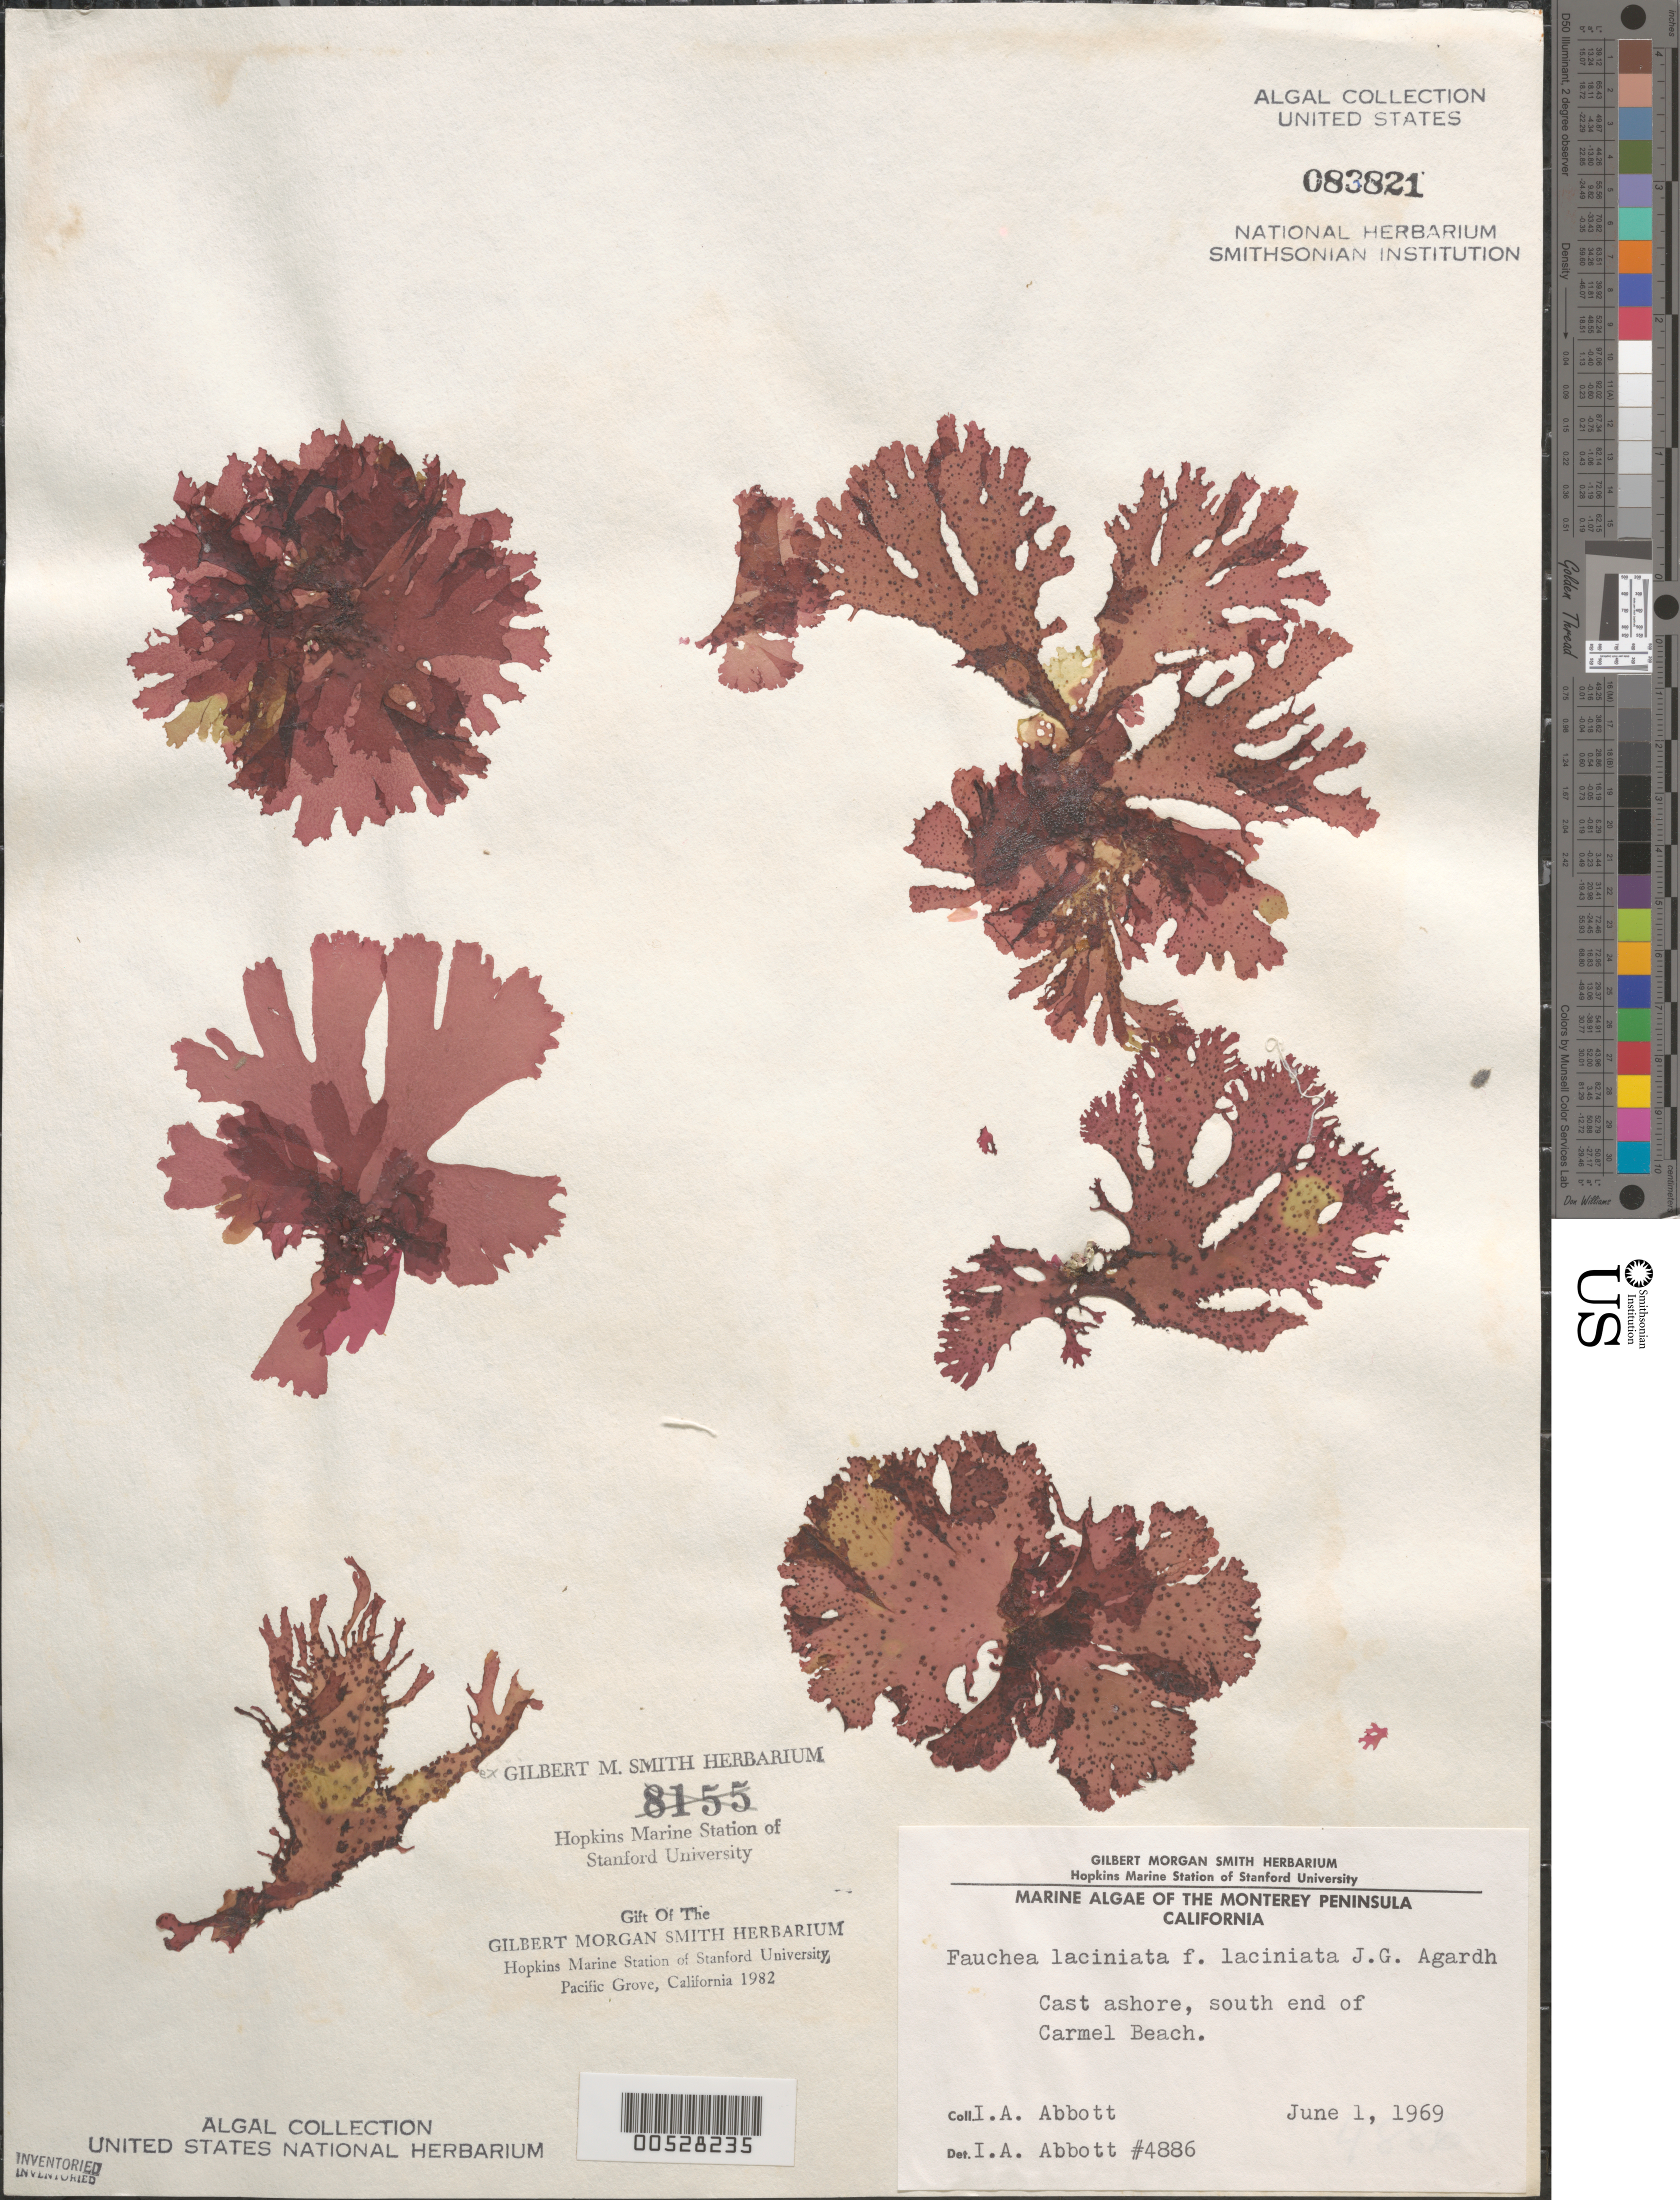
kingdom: Plantae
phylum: Rhodophyta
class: Florideophyceae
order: Rhodymeniales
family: Faucheaceae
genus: Gloiocladia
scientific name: Gloiocladia laciniata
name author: (J. Agardh) Rodríguez-Prieto & N. Sánchez in Rodríguez-Prieto et al.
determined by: Algae name updating Project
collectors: I. A. Abbott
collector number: IAA 4886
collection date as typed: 01 Jun 1969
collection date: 1969-06-01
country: United States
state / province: California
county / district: Monterey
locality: Carmel Beach, south end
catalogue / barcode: US 83821